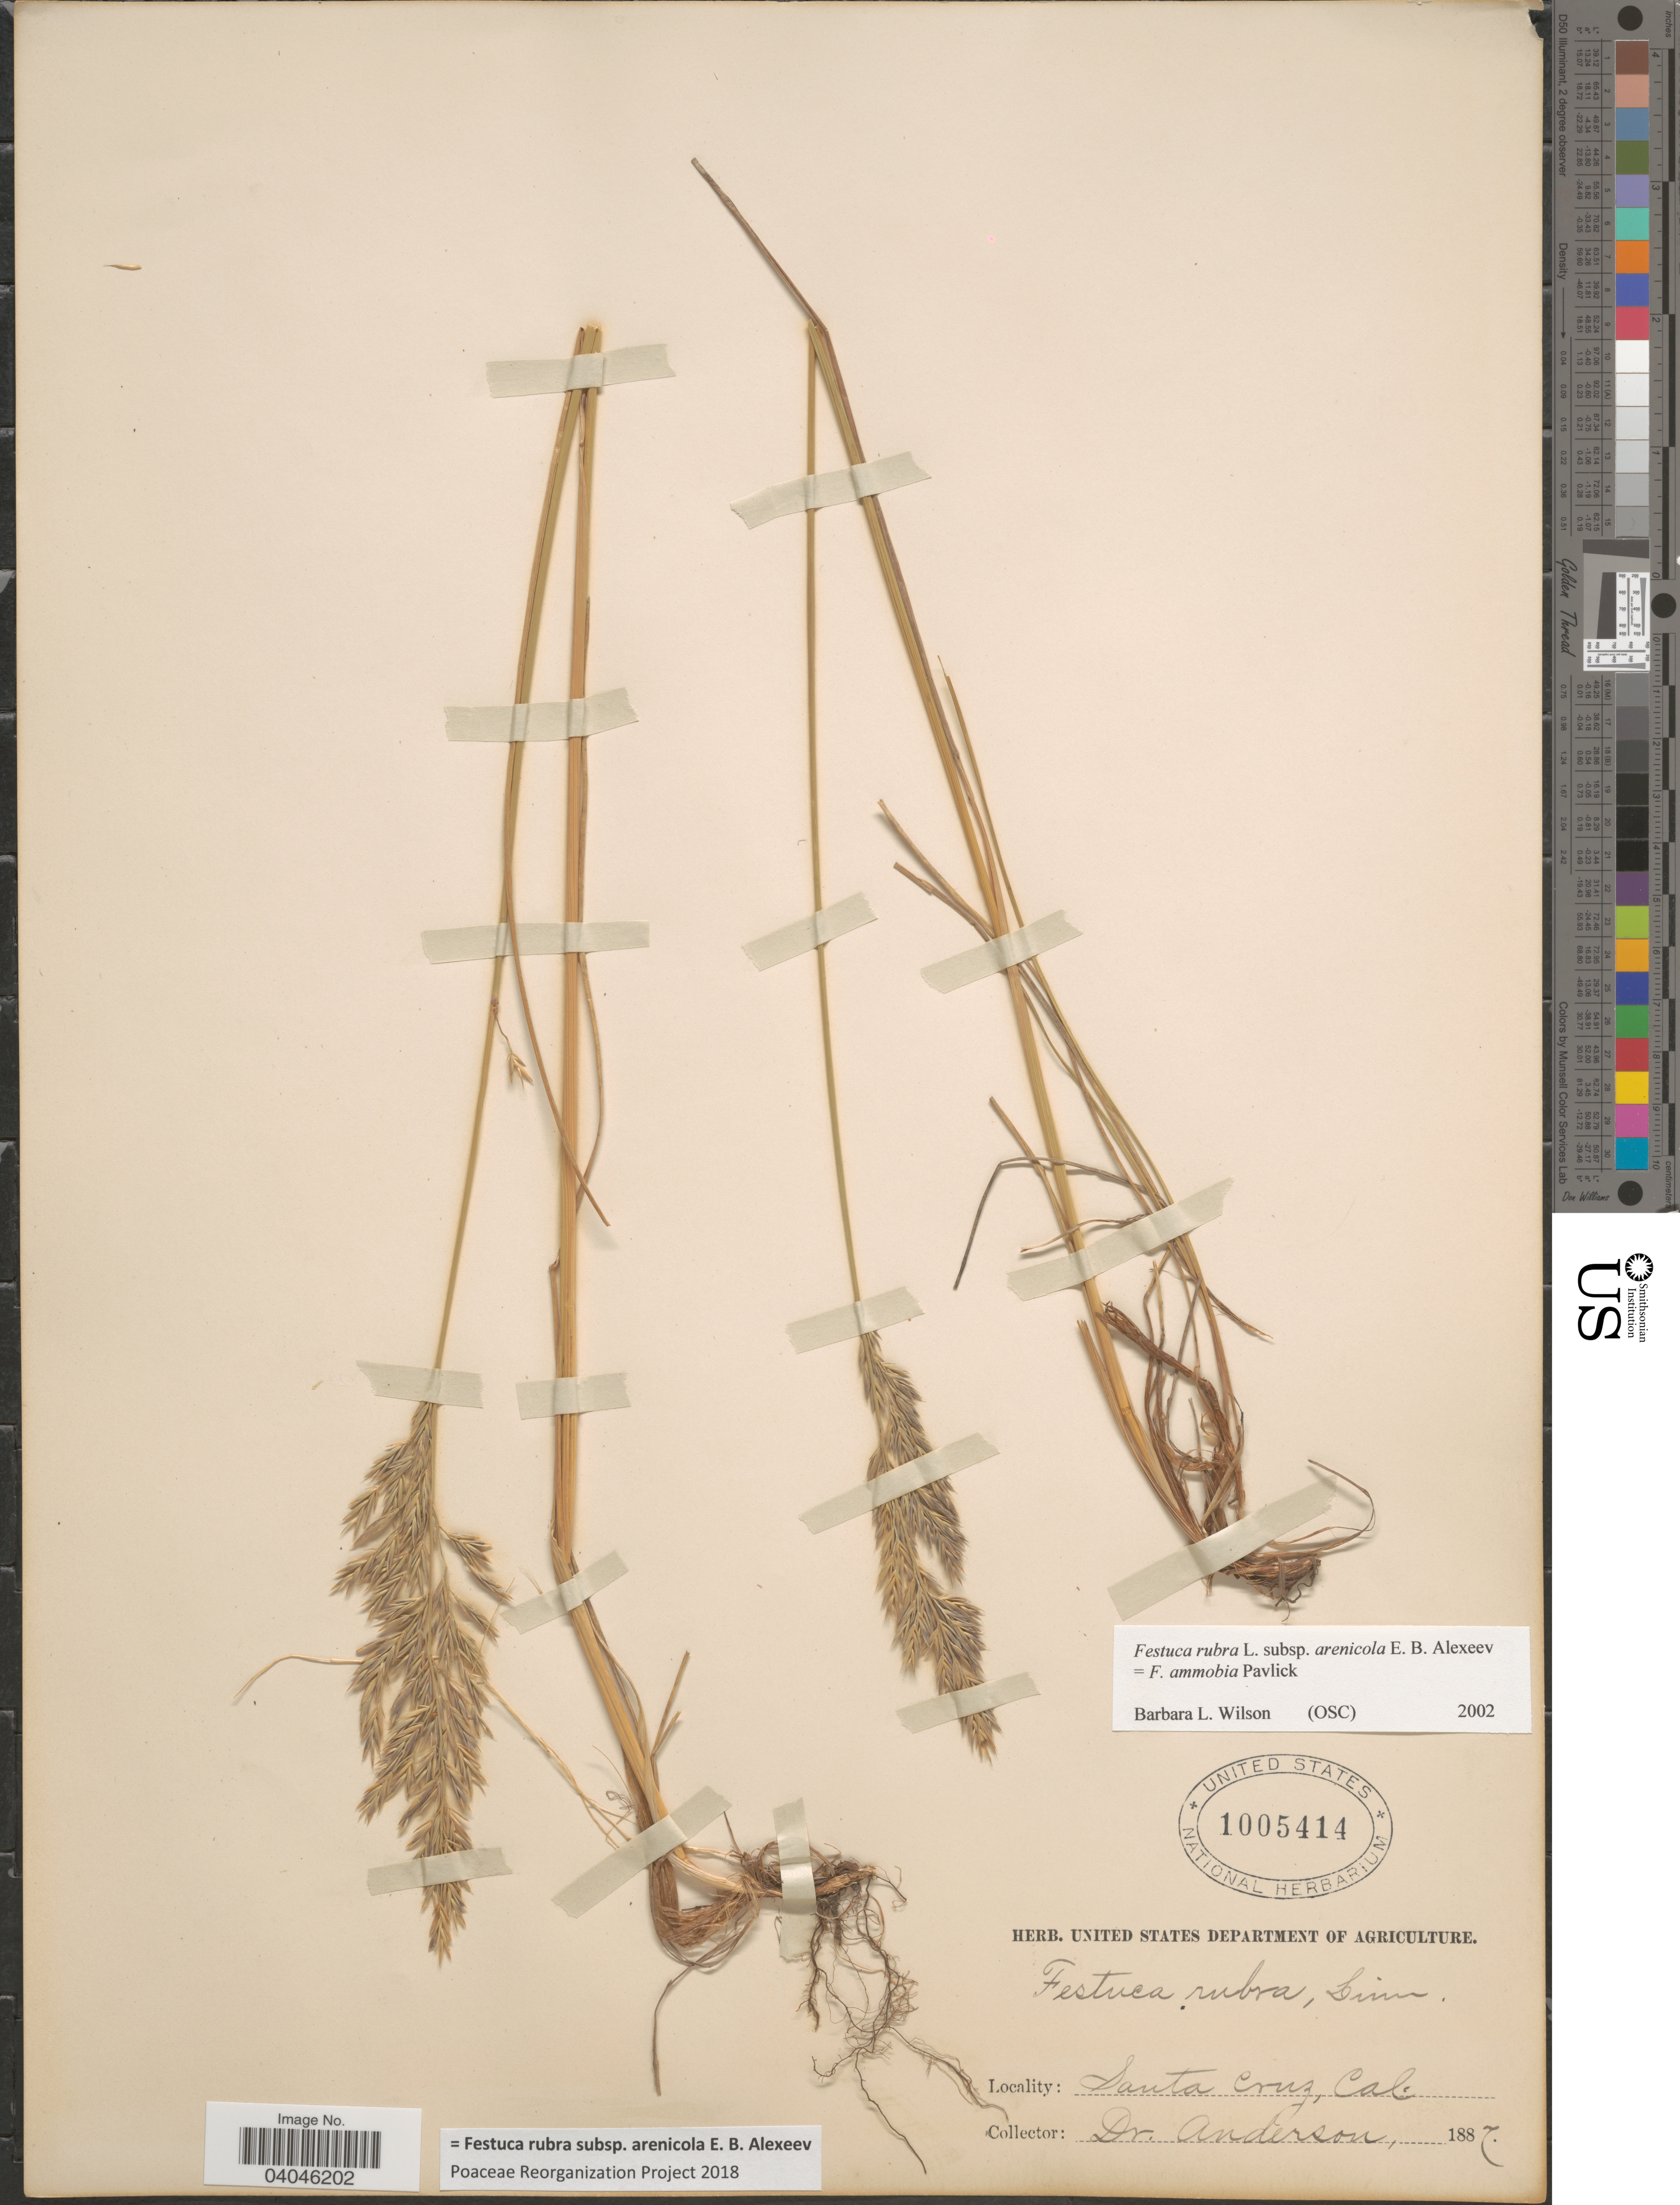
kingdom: Plantae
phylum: Tracheophyta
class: Liliopsida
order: Poales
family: Poaceae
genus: Festuca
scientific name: Festuca rubra subsp. arenicola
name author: E.B. Alexeev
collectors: -. Anderson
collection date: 1887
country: United States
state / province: California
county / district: Santa Cruz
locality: Santa Cruz.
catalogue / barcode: US 1005414